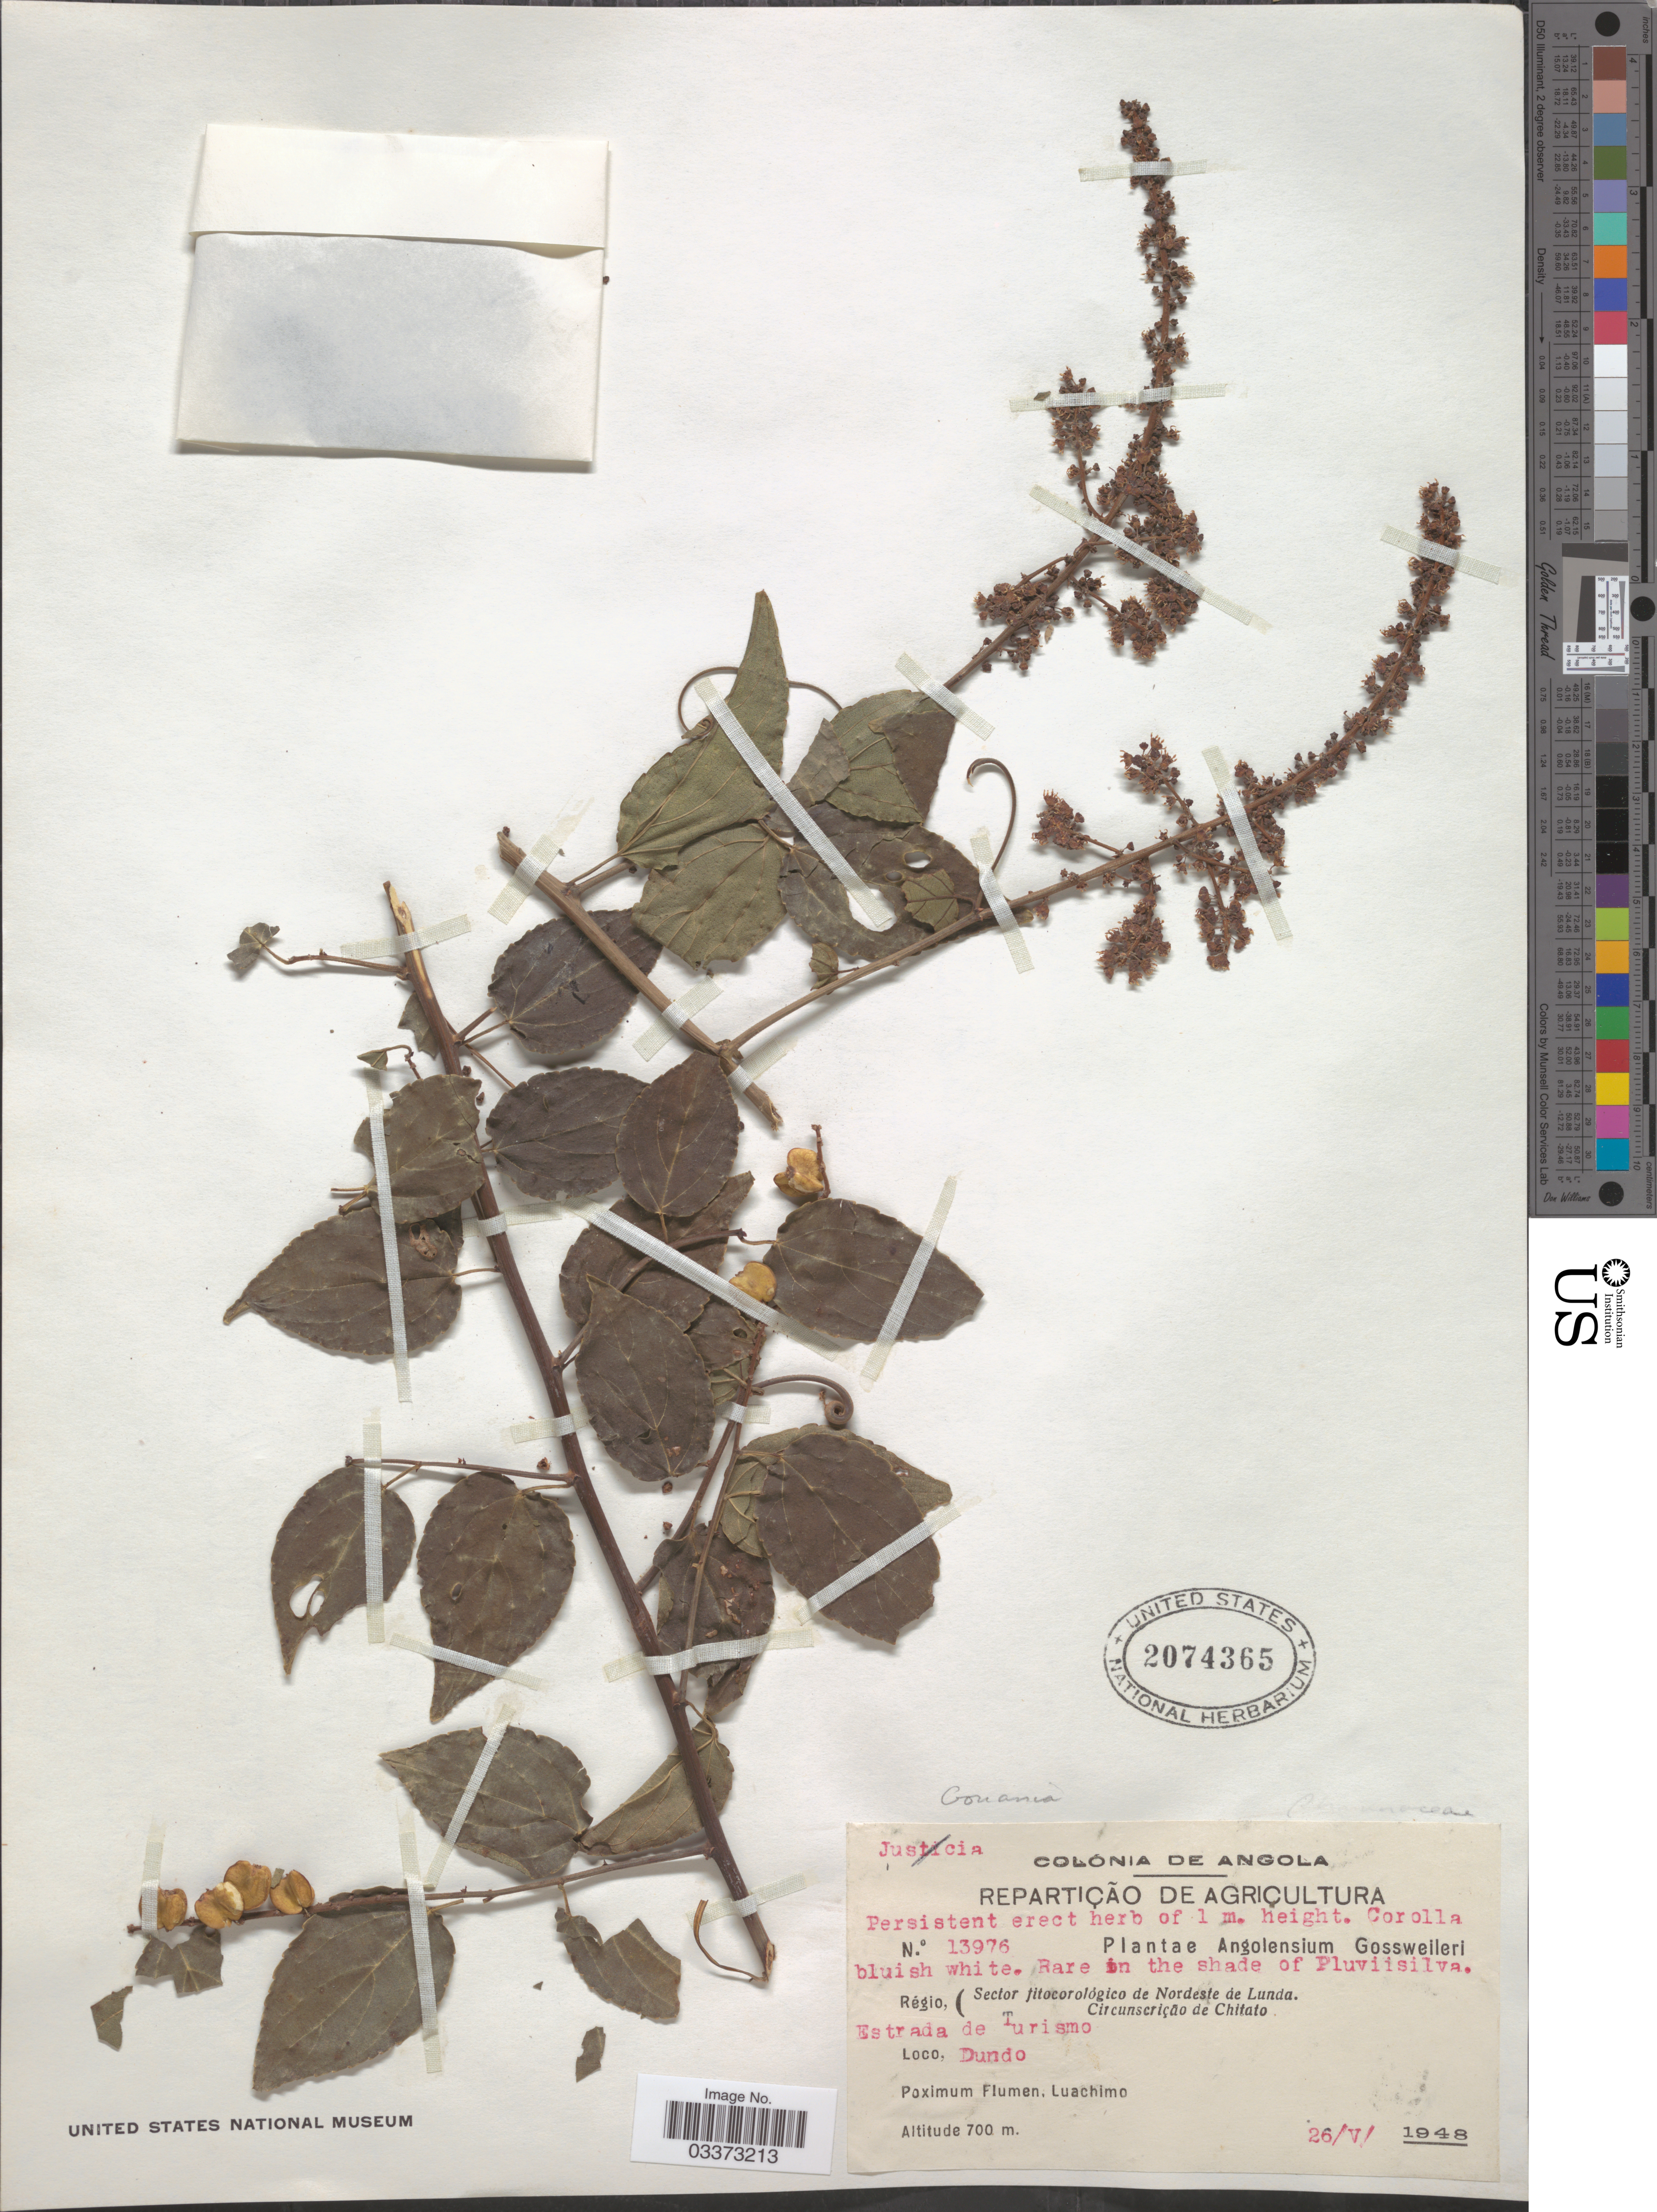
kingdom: Plantae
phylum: Tracheophyta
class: Magnoliopsida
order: Rosales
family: Rhamnaceae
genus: Gouania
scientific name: Gouania sp.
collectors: -. Gossweiler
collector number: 13976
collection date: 1948-05-26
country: Angola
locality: Régio, (Sector fitocorológico de Nordeste de Lunda. Circunscrição de Chitato). Estrada de Turismo, Dundo. Poximum Flumen, Luachimo.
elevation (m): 700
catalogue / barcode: US 2074365